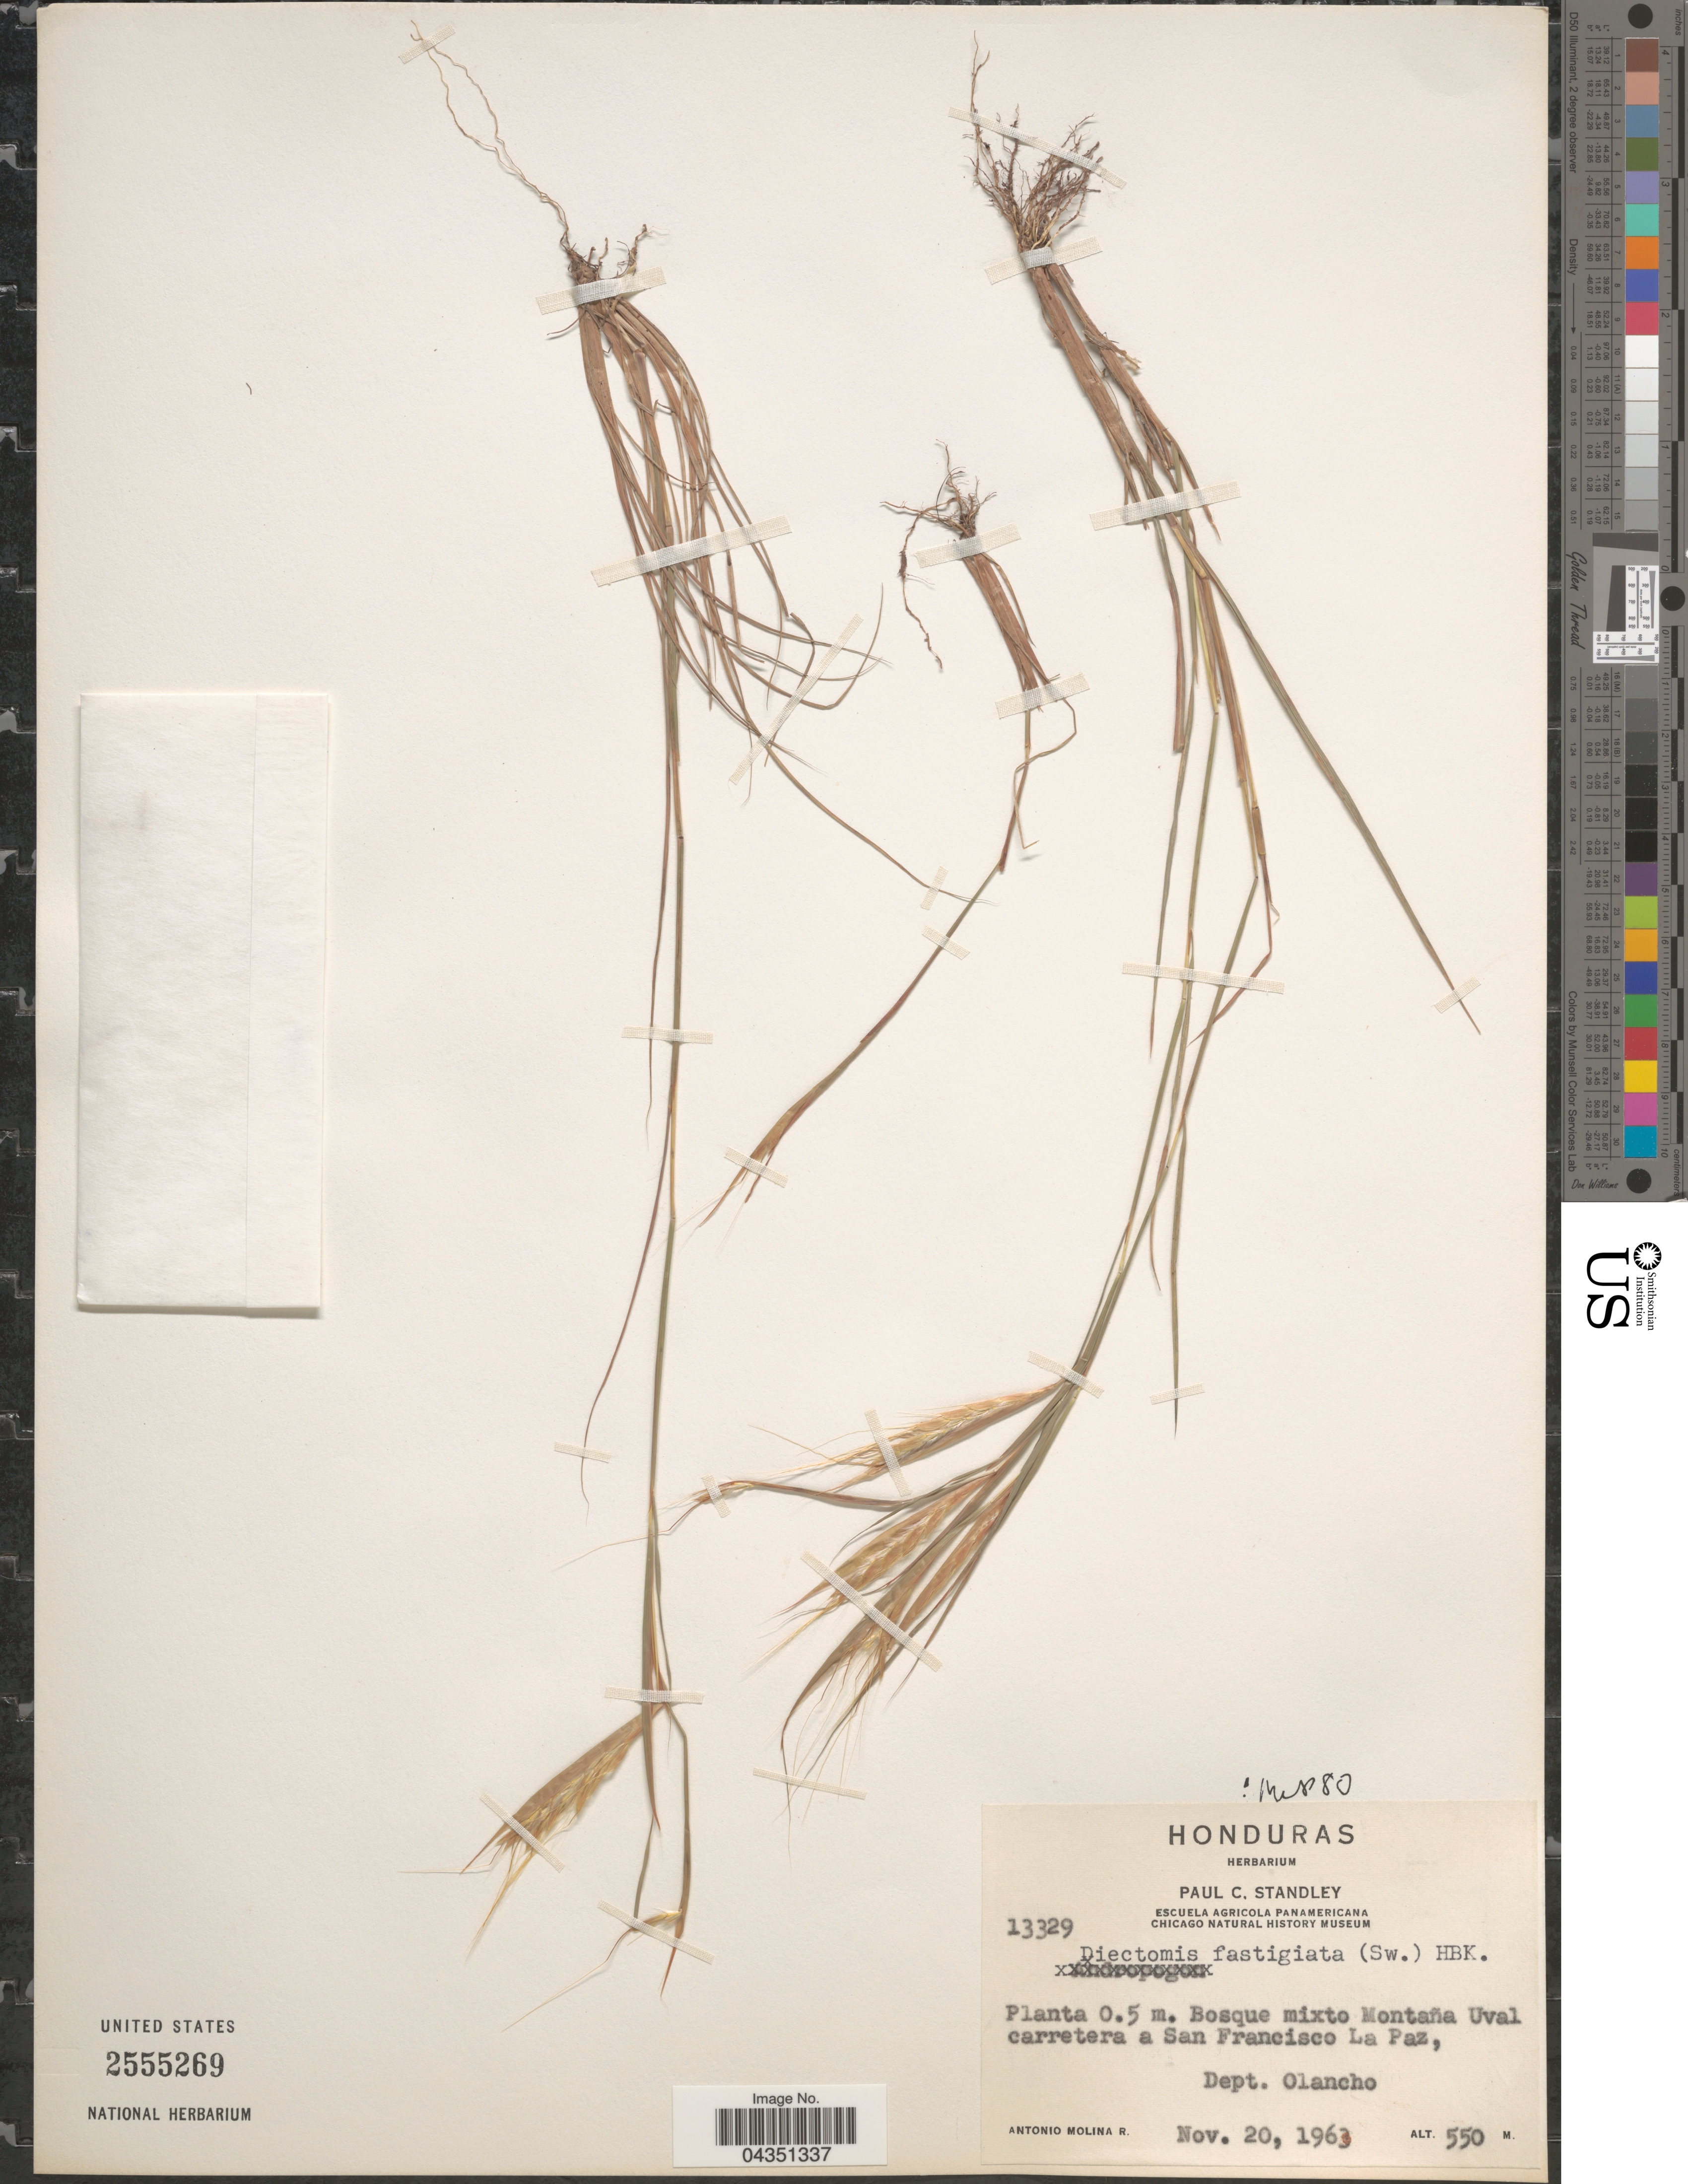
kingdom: Plantae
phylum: Tracheophyta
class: Liliopsida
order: Poales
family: Poaceae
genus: Diectomis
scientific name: Diectomis fastigiata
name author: (Sw.) P. Beauv.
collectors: A. Molina R.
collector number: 13329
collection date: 1963-11-20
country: Honduras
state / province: Olancho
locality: Bosque mixto Montaña Uval carretera a San Francisco La Paz, Dept. Olancho.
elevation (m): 550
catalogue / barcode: US 2555269